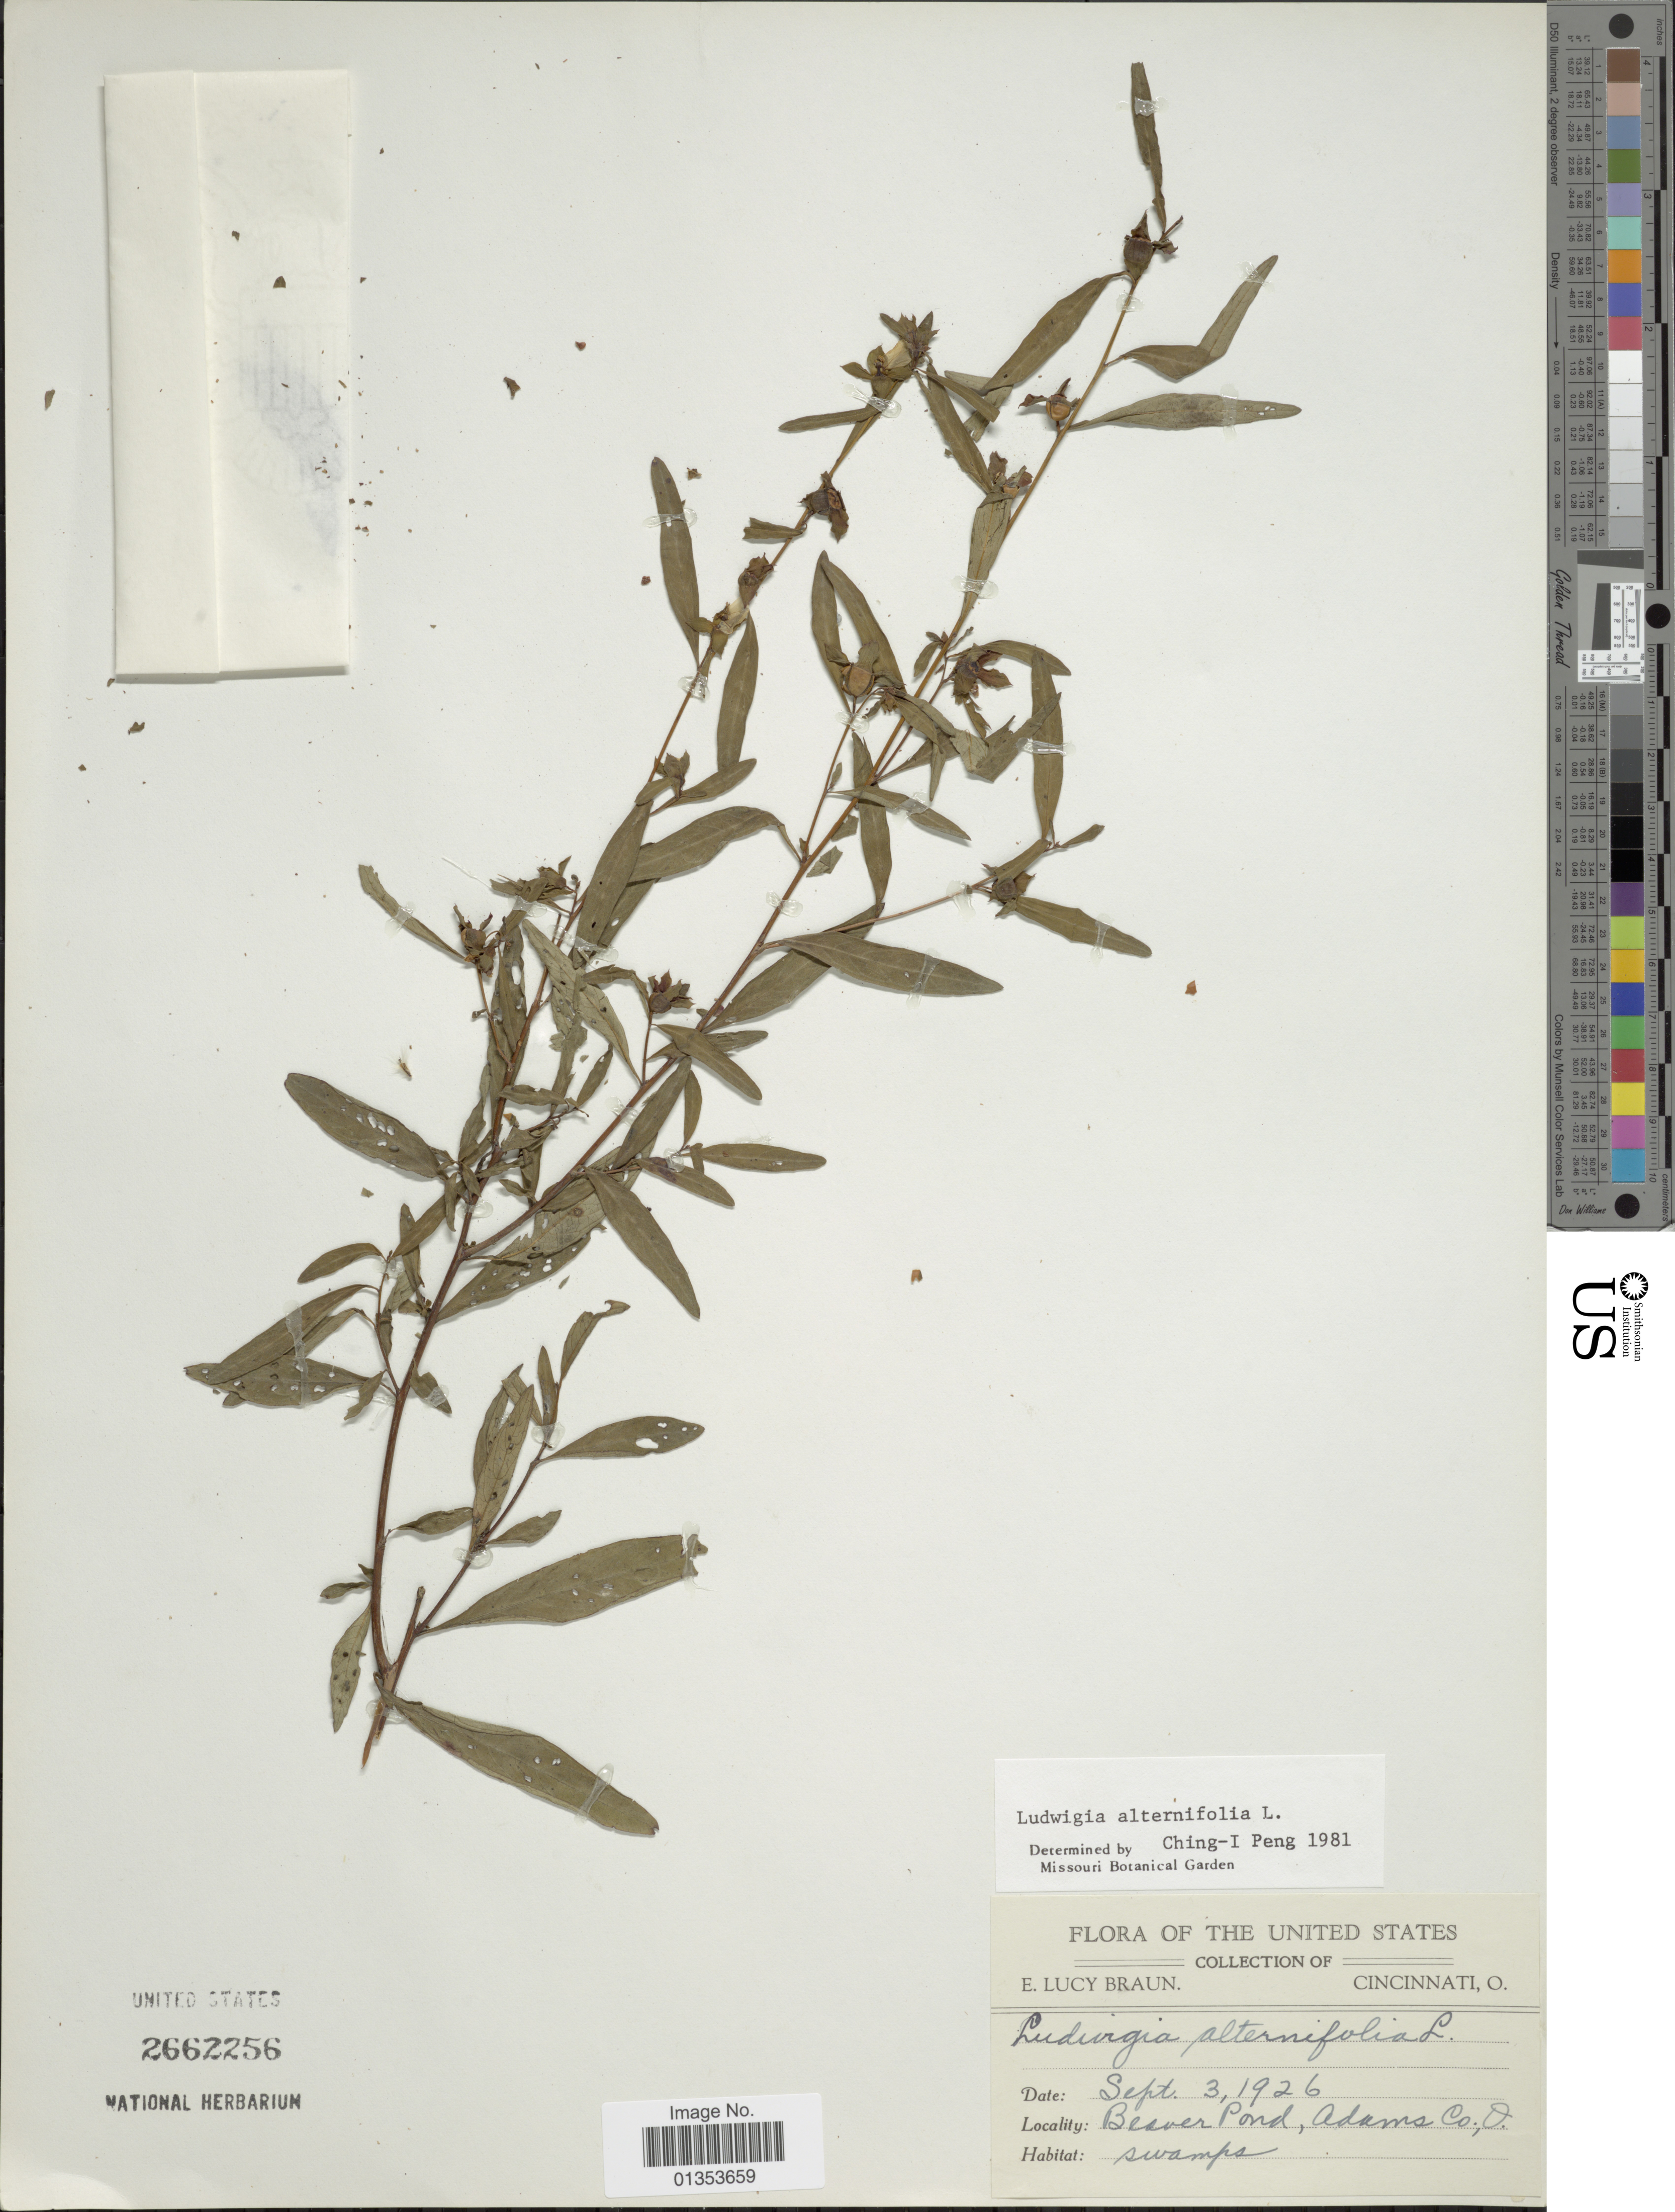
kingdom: Plantae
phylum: Tracheophyta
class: Magnoliopsida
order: Myrtales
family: Onagraceae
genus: Ludwigia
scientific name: Ludwigia alternifolia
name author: L.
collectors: E. L. Braun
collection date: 1926-09-03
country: United States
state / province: Ohio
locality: Cincinnati, O., Beaver Pond, Adams Co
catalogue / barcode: US 2662256